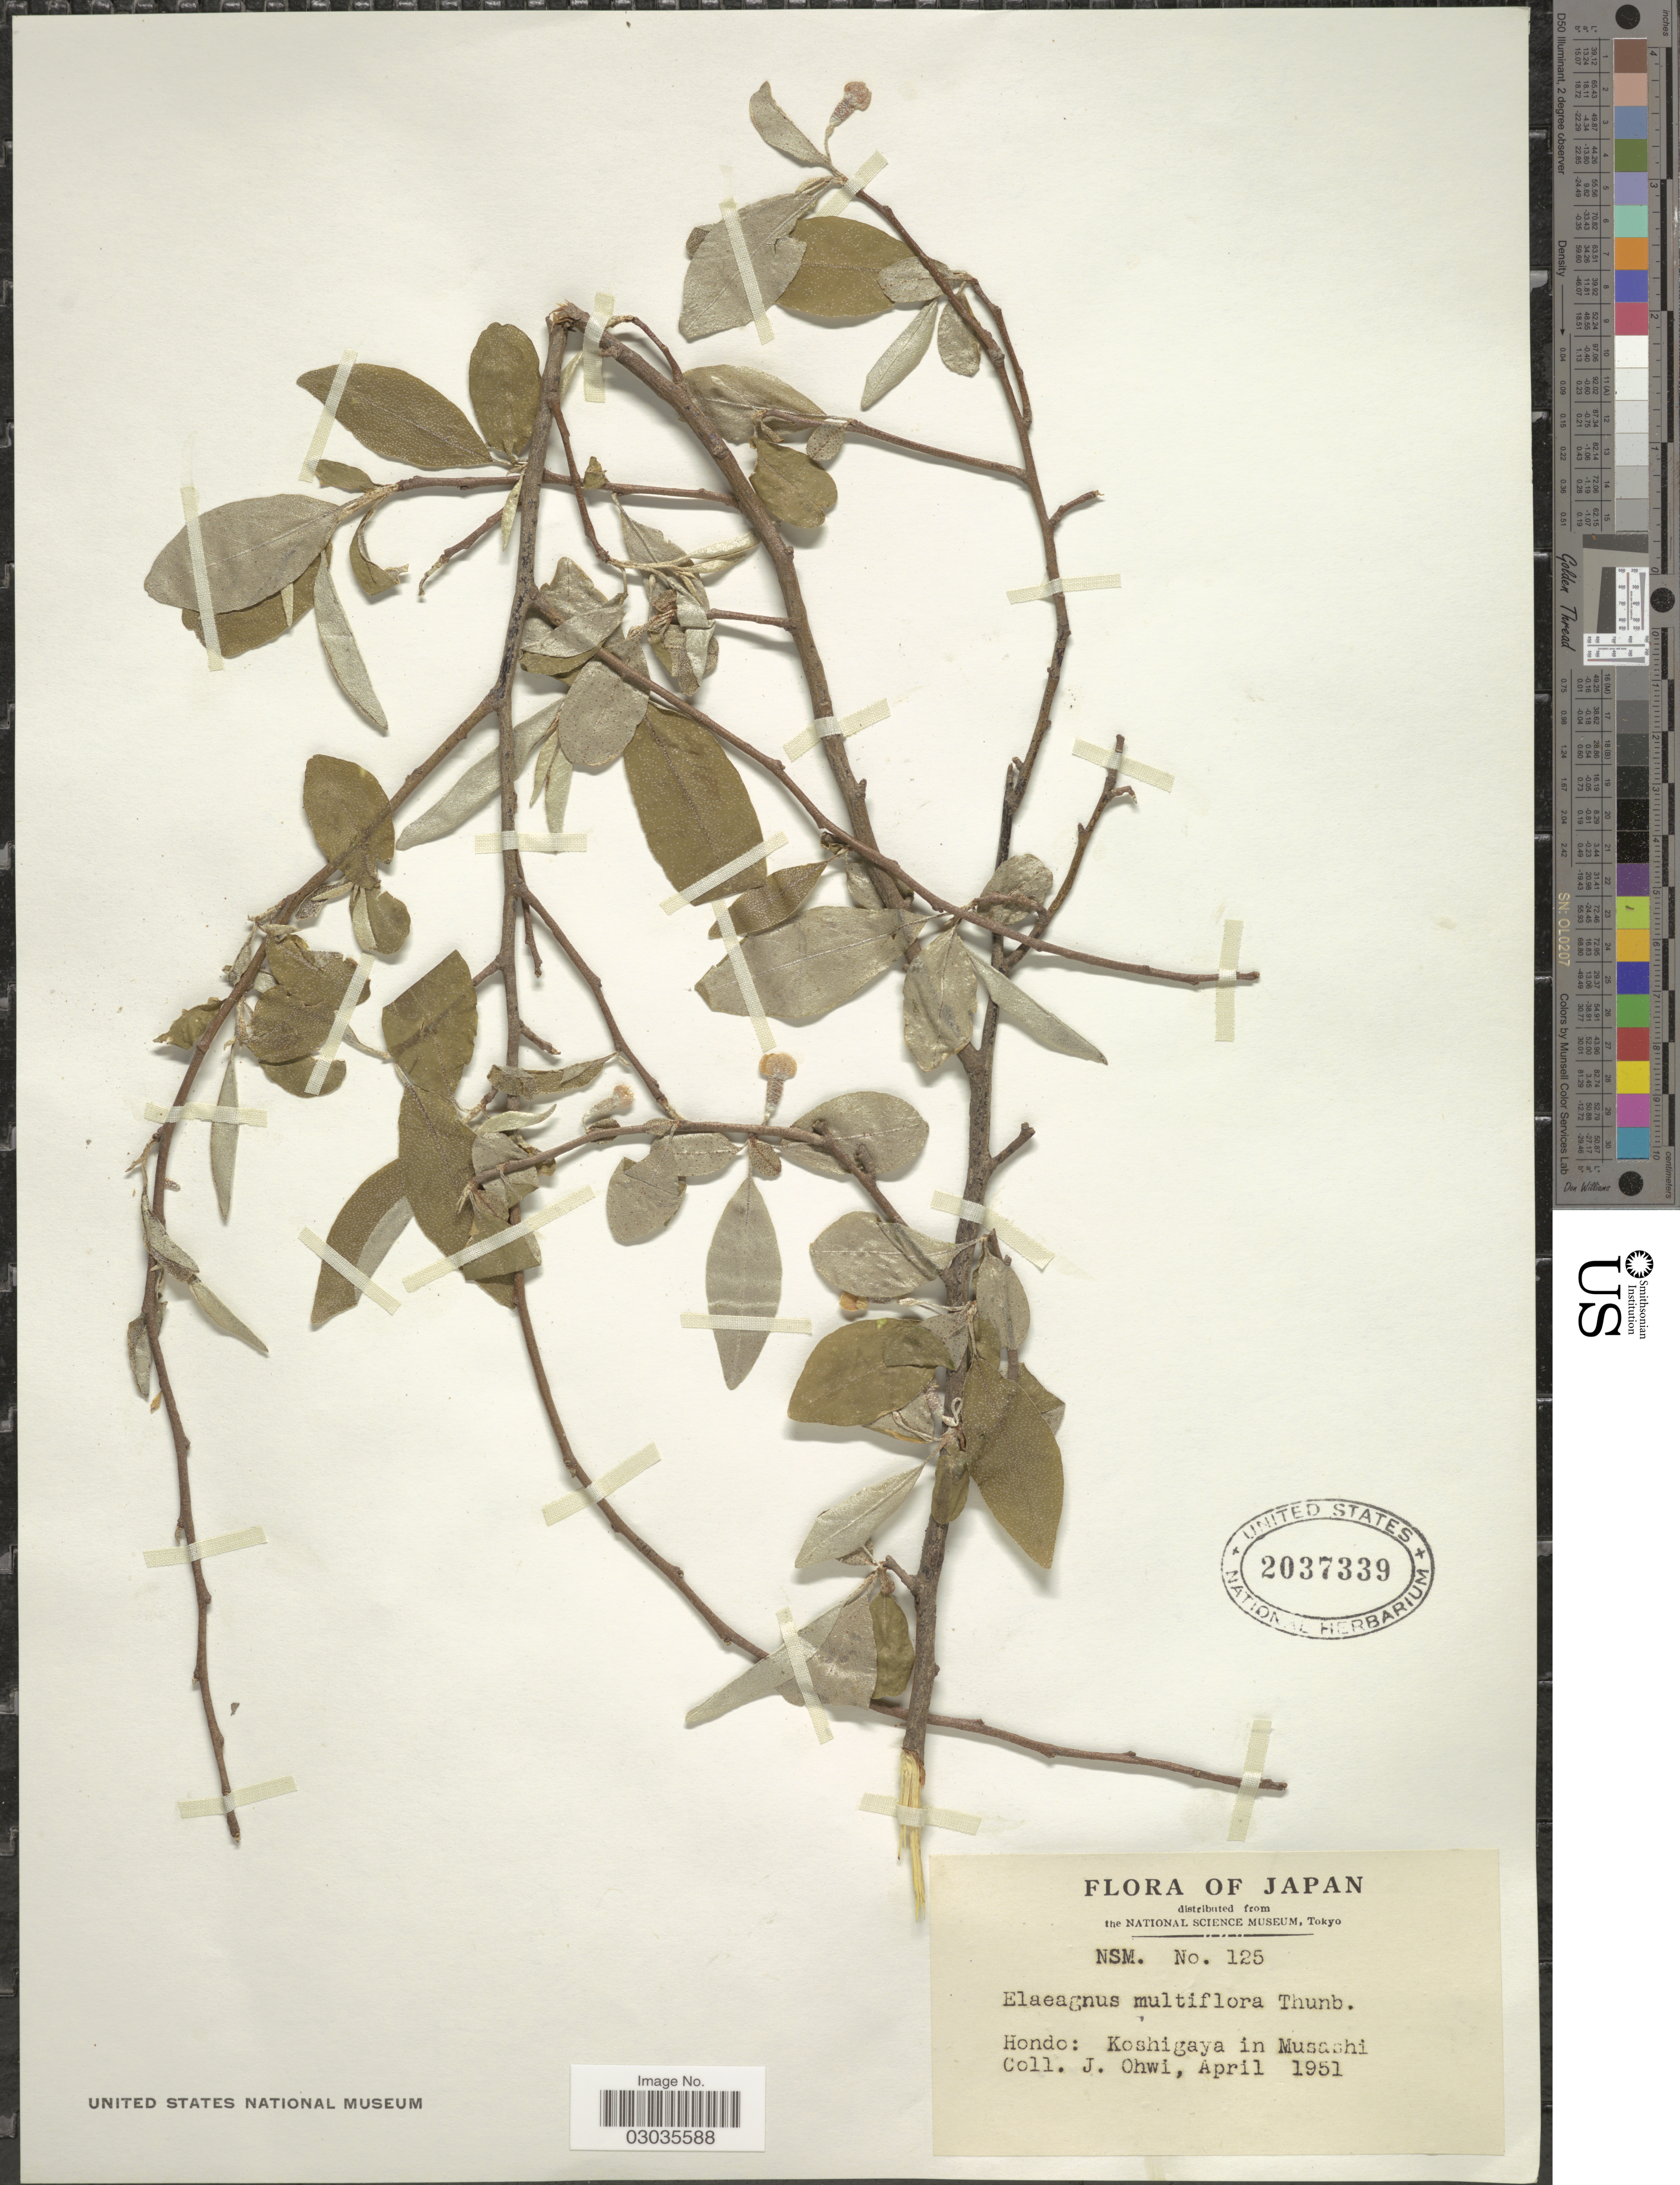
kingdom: Plantae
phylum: Tracheophyta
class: Magnoliopsida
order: Rosales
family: Elaeagnaceae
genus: Elaeagnus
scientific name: Elaeagnus multiflora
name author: Thunb.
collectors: J. Ohwi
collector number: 125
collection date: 1951-04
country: Japan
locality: Hondo: Koshigaya in Musashi.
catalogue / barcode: US 2037339